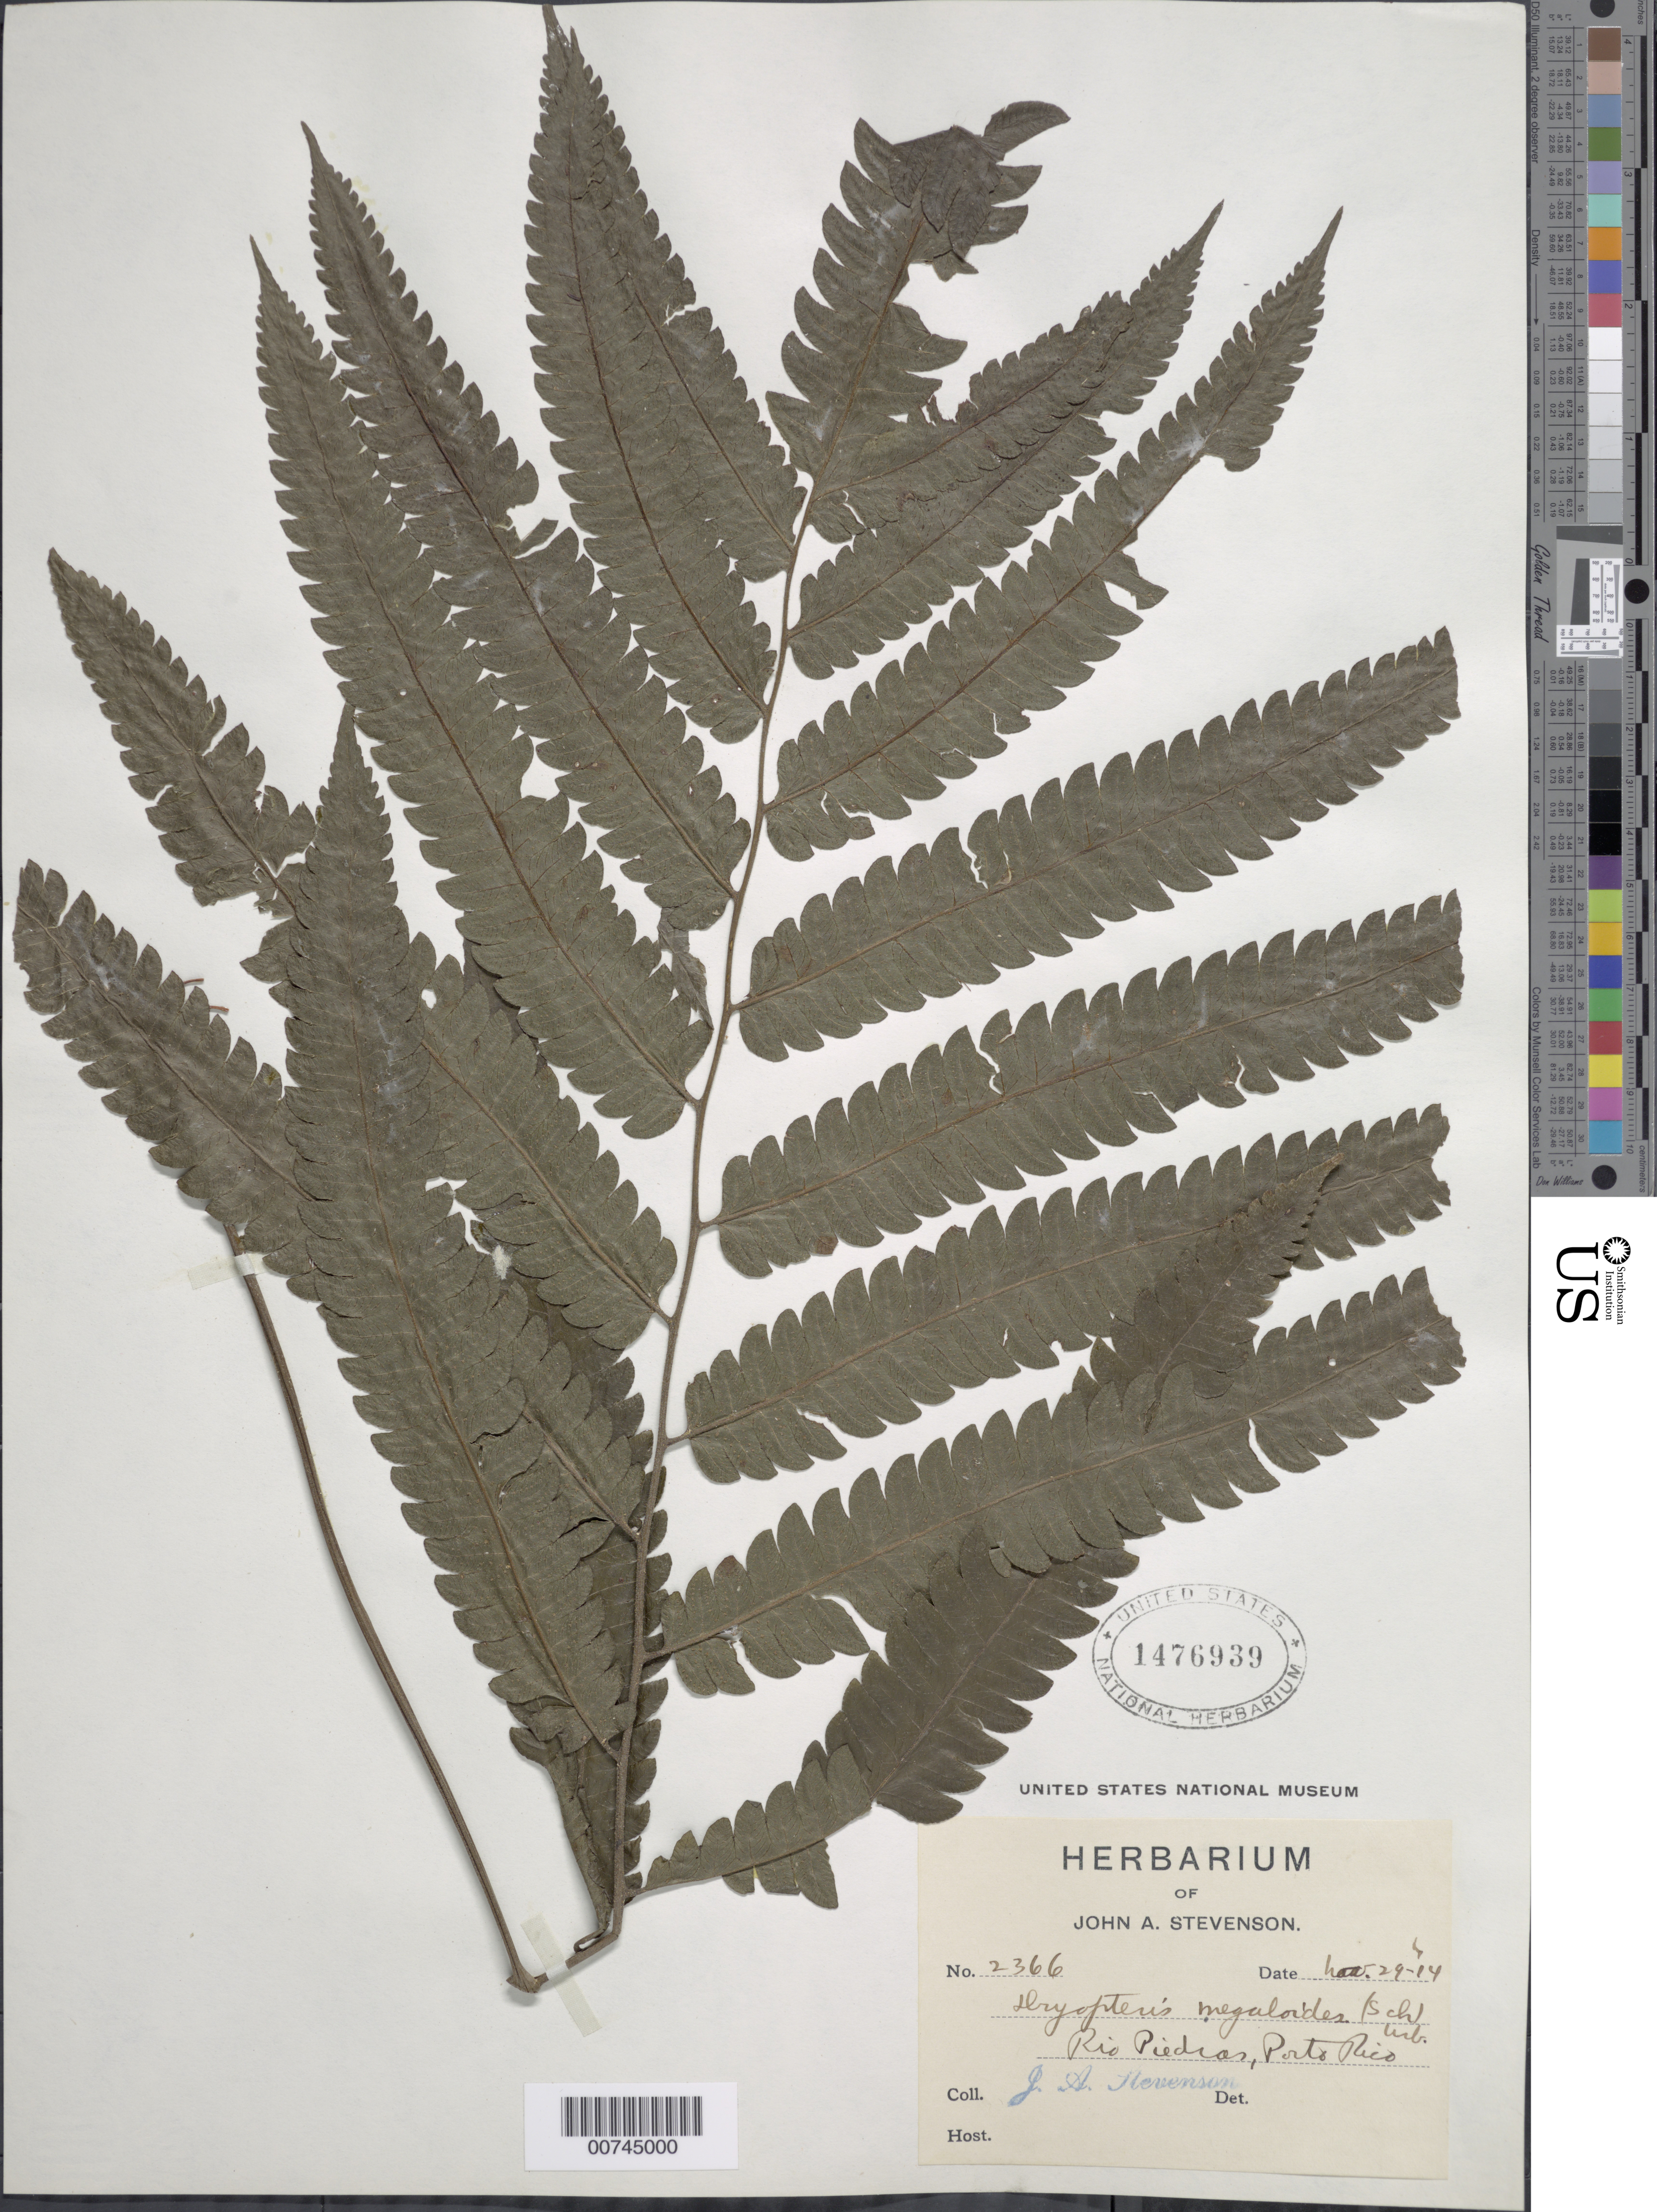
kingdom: Plantae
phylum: Tracheophyta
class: Polypodiopsida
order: Polypodiales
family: Thelypteridaceae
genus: Goniopteris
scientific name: Goniopteris pennata (Poir.) comb. nov., ined 2015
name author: (Poir.)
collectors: J. Stevenson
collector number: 2366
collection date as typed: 29 Nov 1914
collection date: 1914-11-29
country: Puerto Rico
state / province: San Juan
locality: Rio Piedras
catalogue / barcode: US 1476939